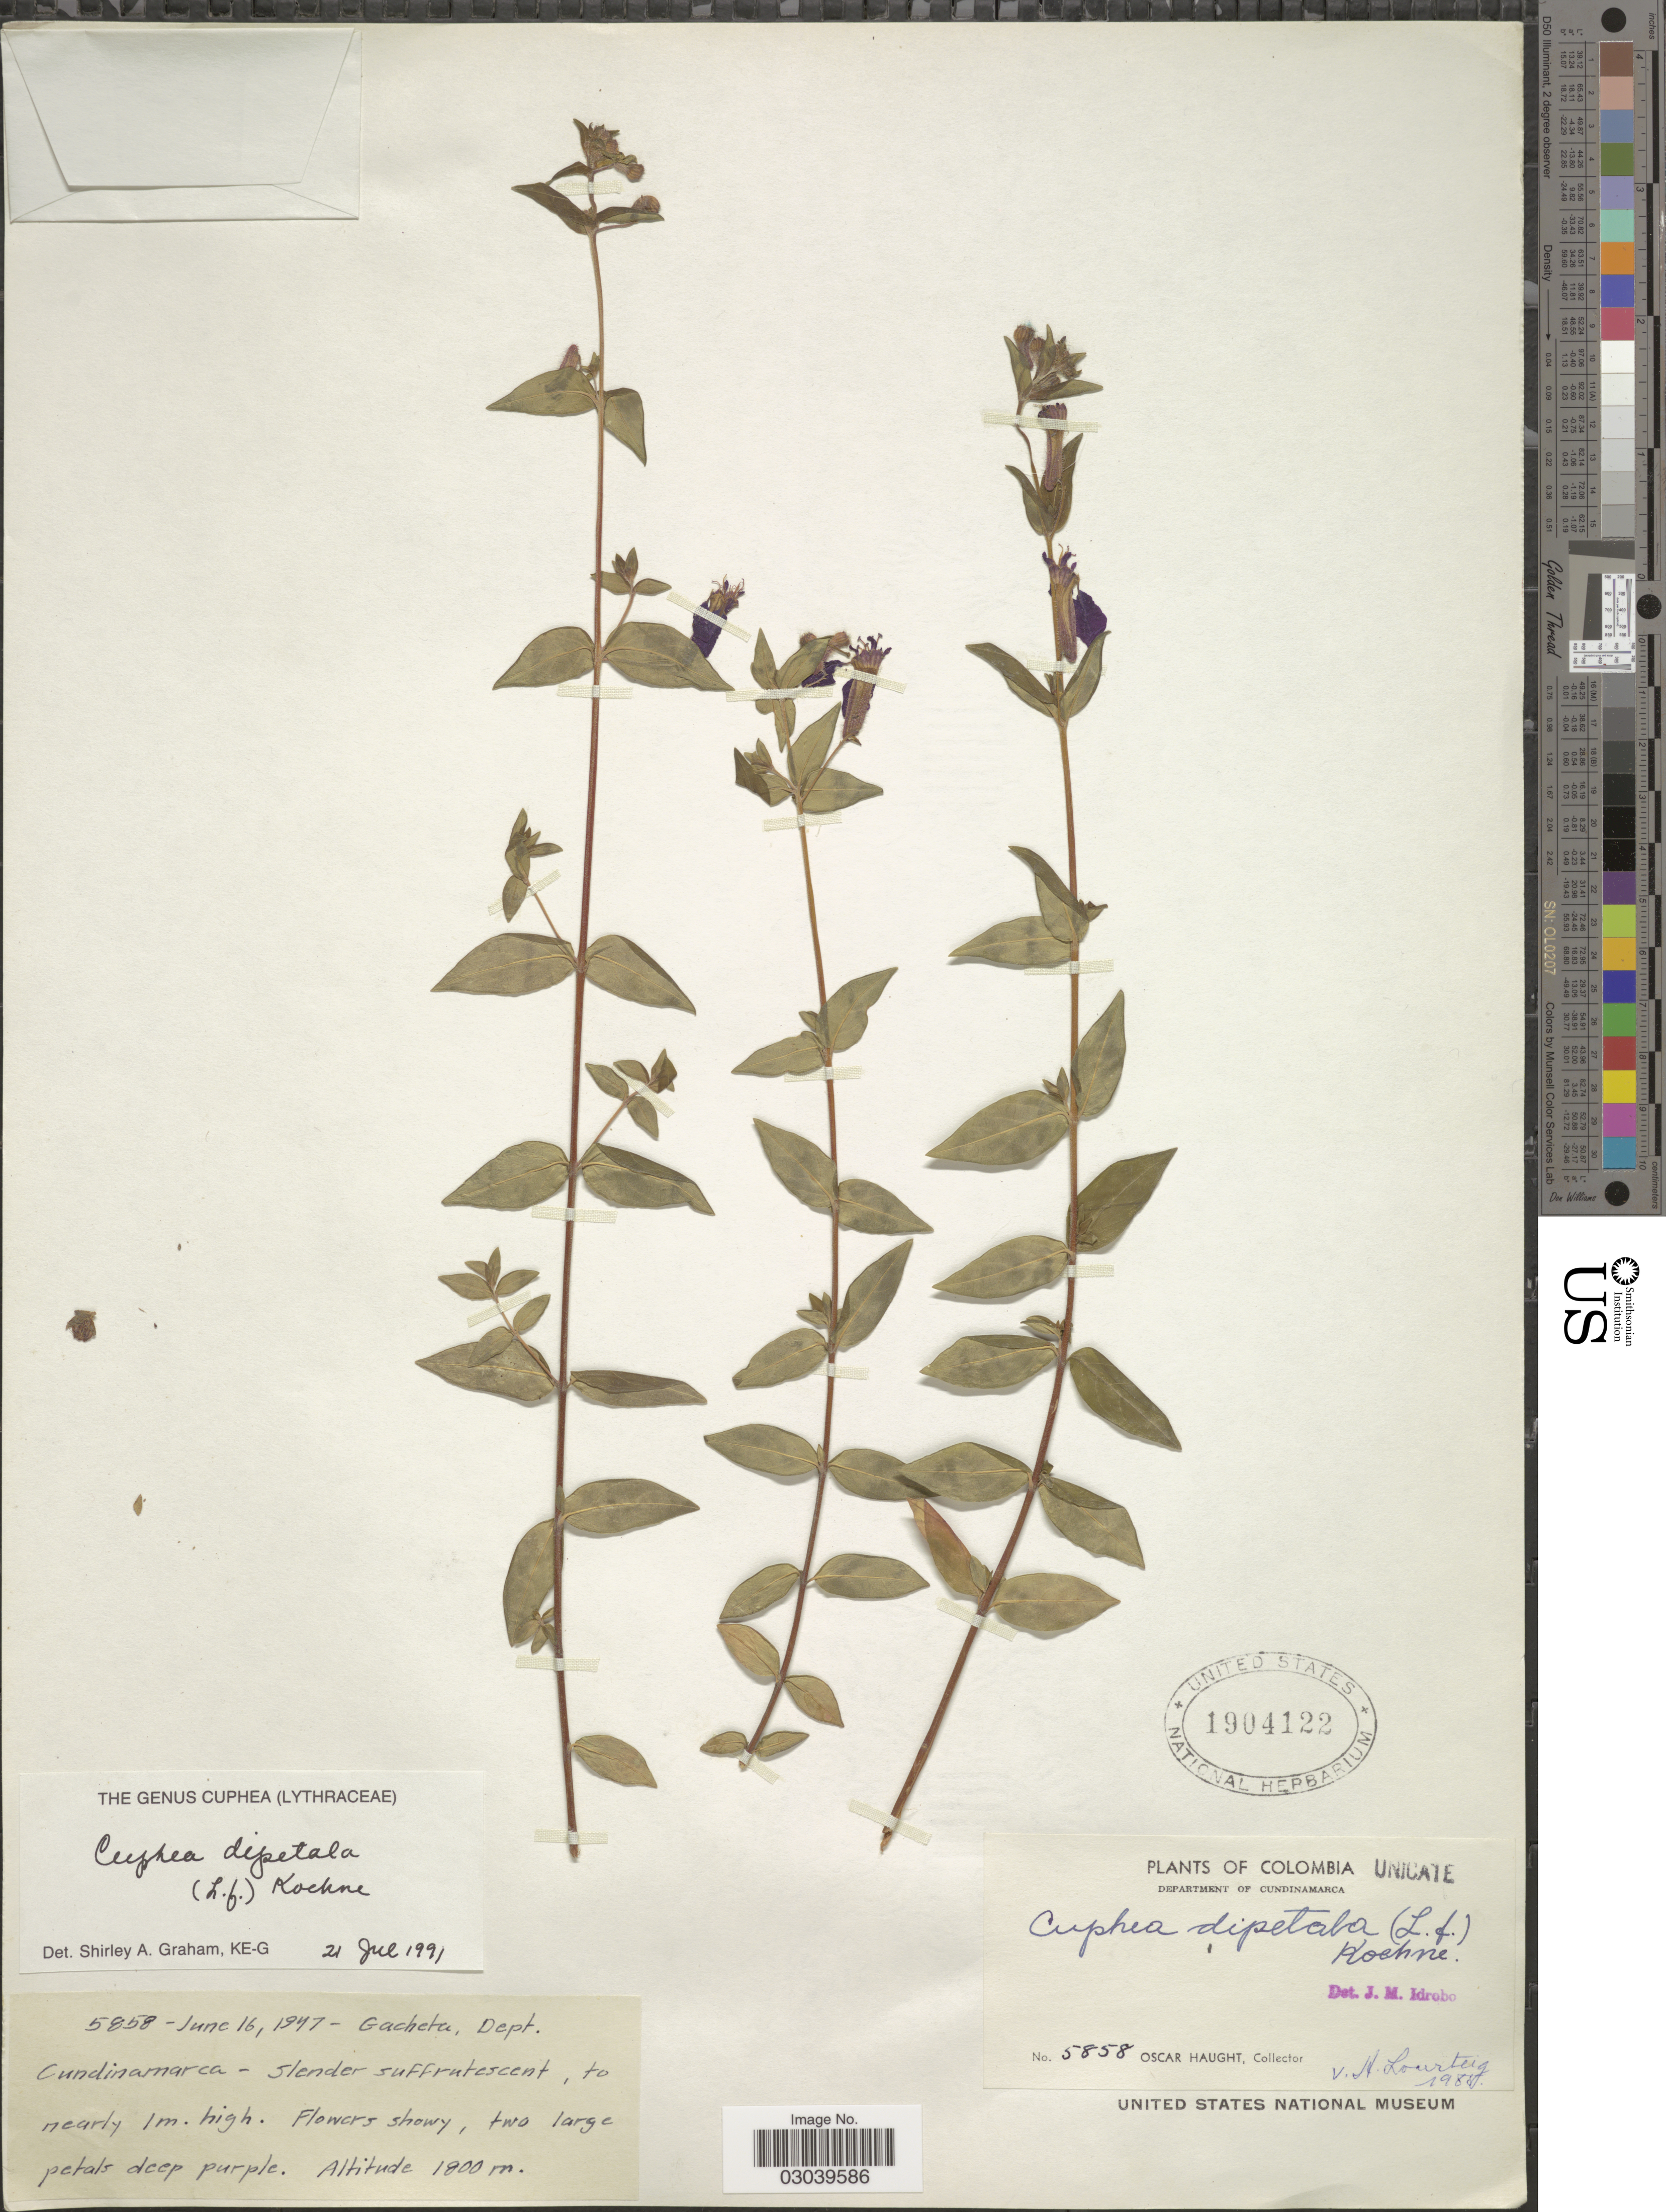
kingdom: Plantae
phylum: Tracheophyta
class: Magnoliopsida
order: Myrtales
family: Lythraceae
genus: Cuphea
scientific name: Cuphea dipetala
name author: (L. f.) Koehne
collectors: O. Haught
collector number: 5858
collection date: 1947-06-16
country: Colombia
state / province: Cundinamarca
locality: Department of Cundinamarca. Gacheta.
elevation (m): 1800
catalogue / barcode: US 1904122